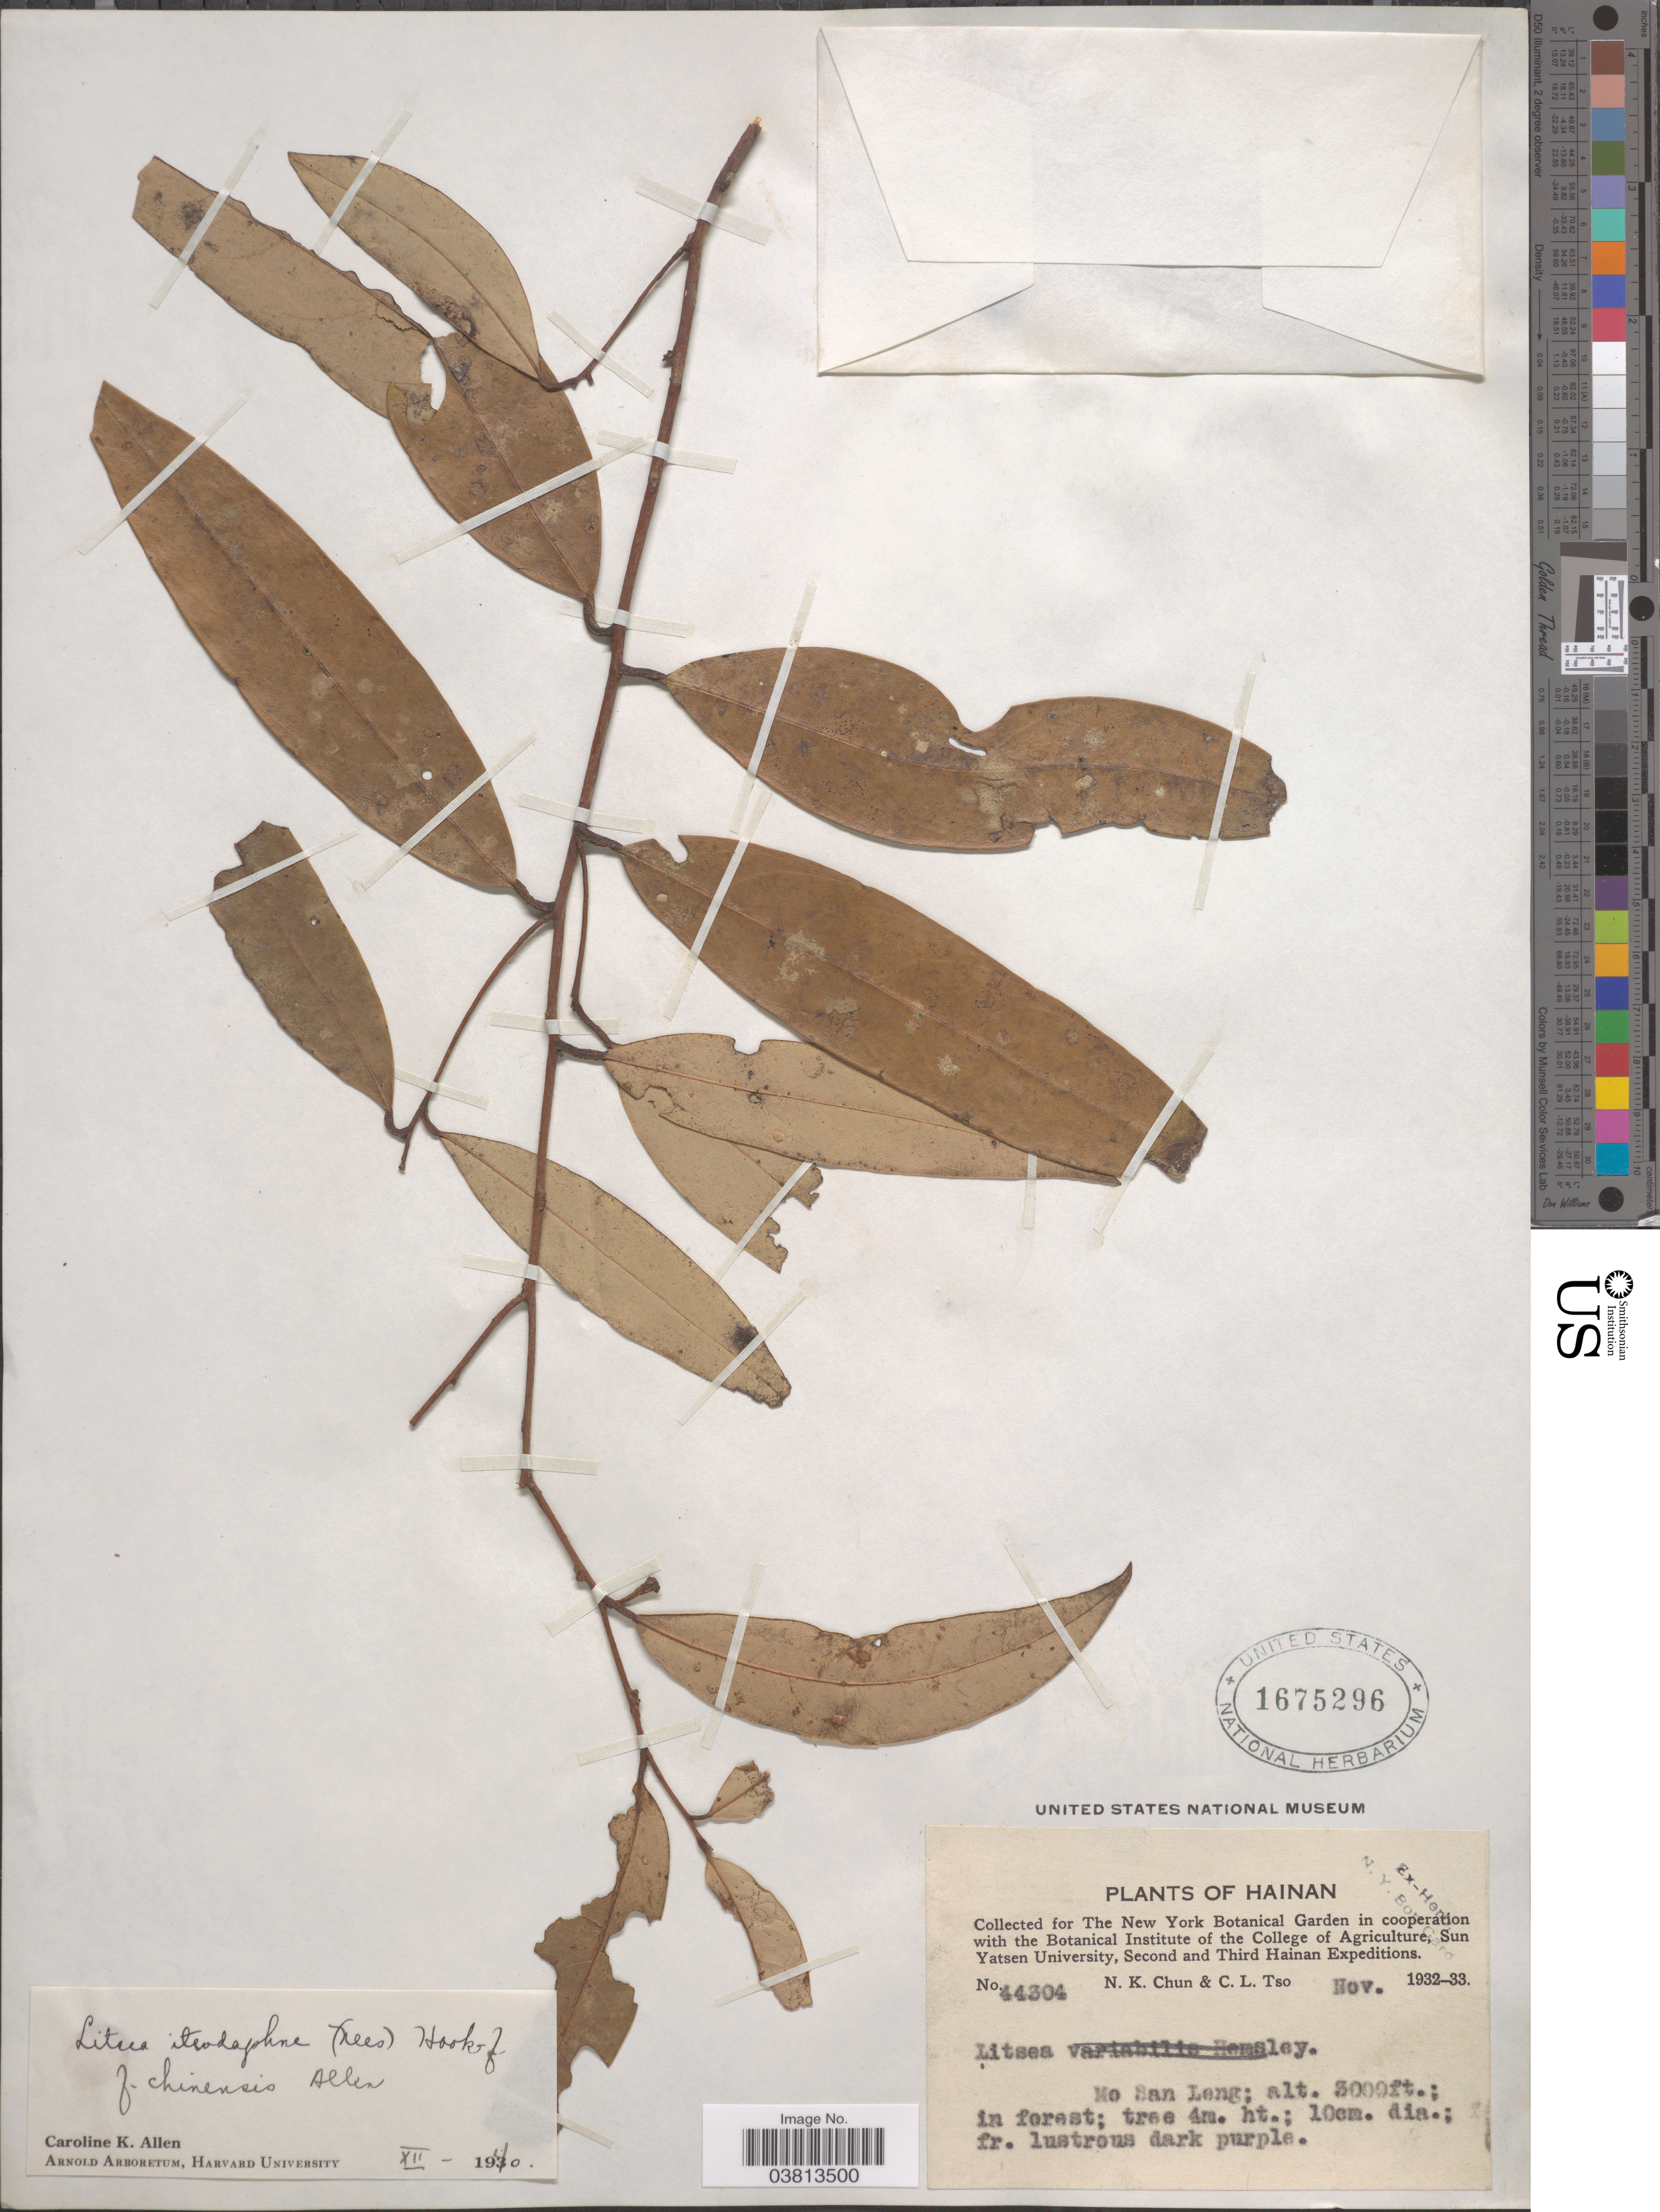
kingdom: Plantae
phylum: Tracheophyta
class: Magnoliopsida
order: Laurales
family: Lauraceae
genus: Litsea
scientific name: Litsea iteodaphne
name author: Hook. f.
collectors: N. K. Chun & C. Tso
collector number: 44304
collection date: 1932-11/1933-11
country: China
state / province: Hainan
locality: Mo San Leng.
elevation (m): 9144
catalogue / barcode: US 1675296